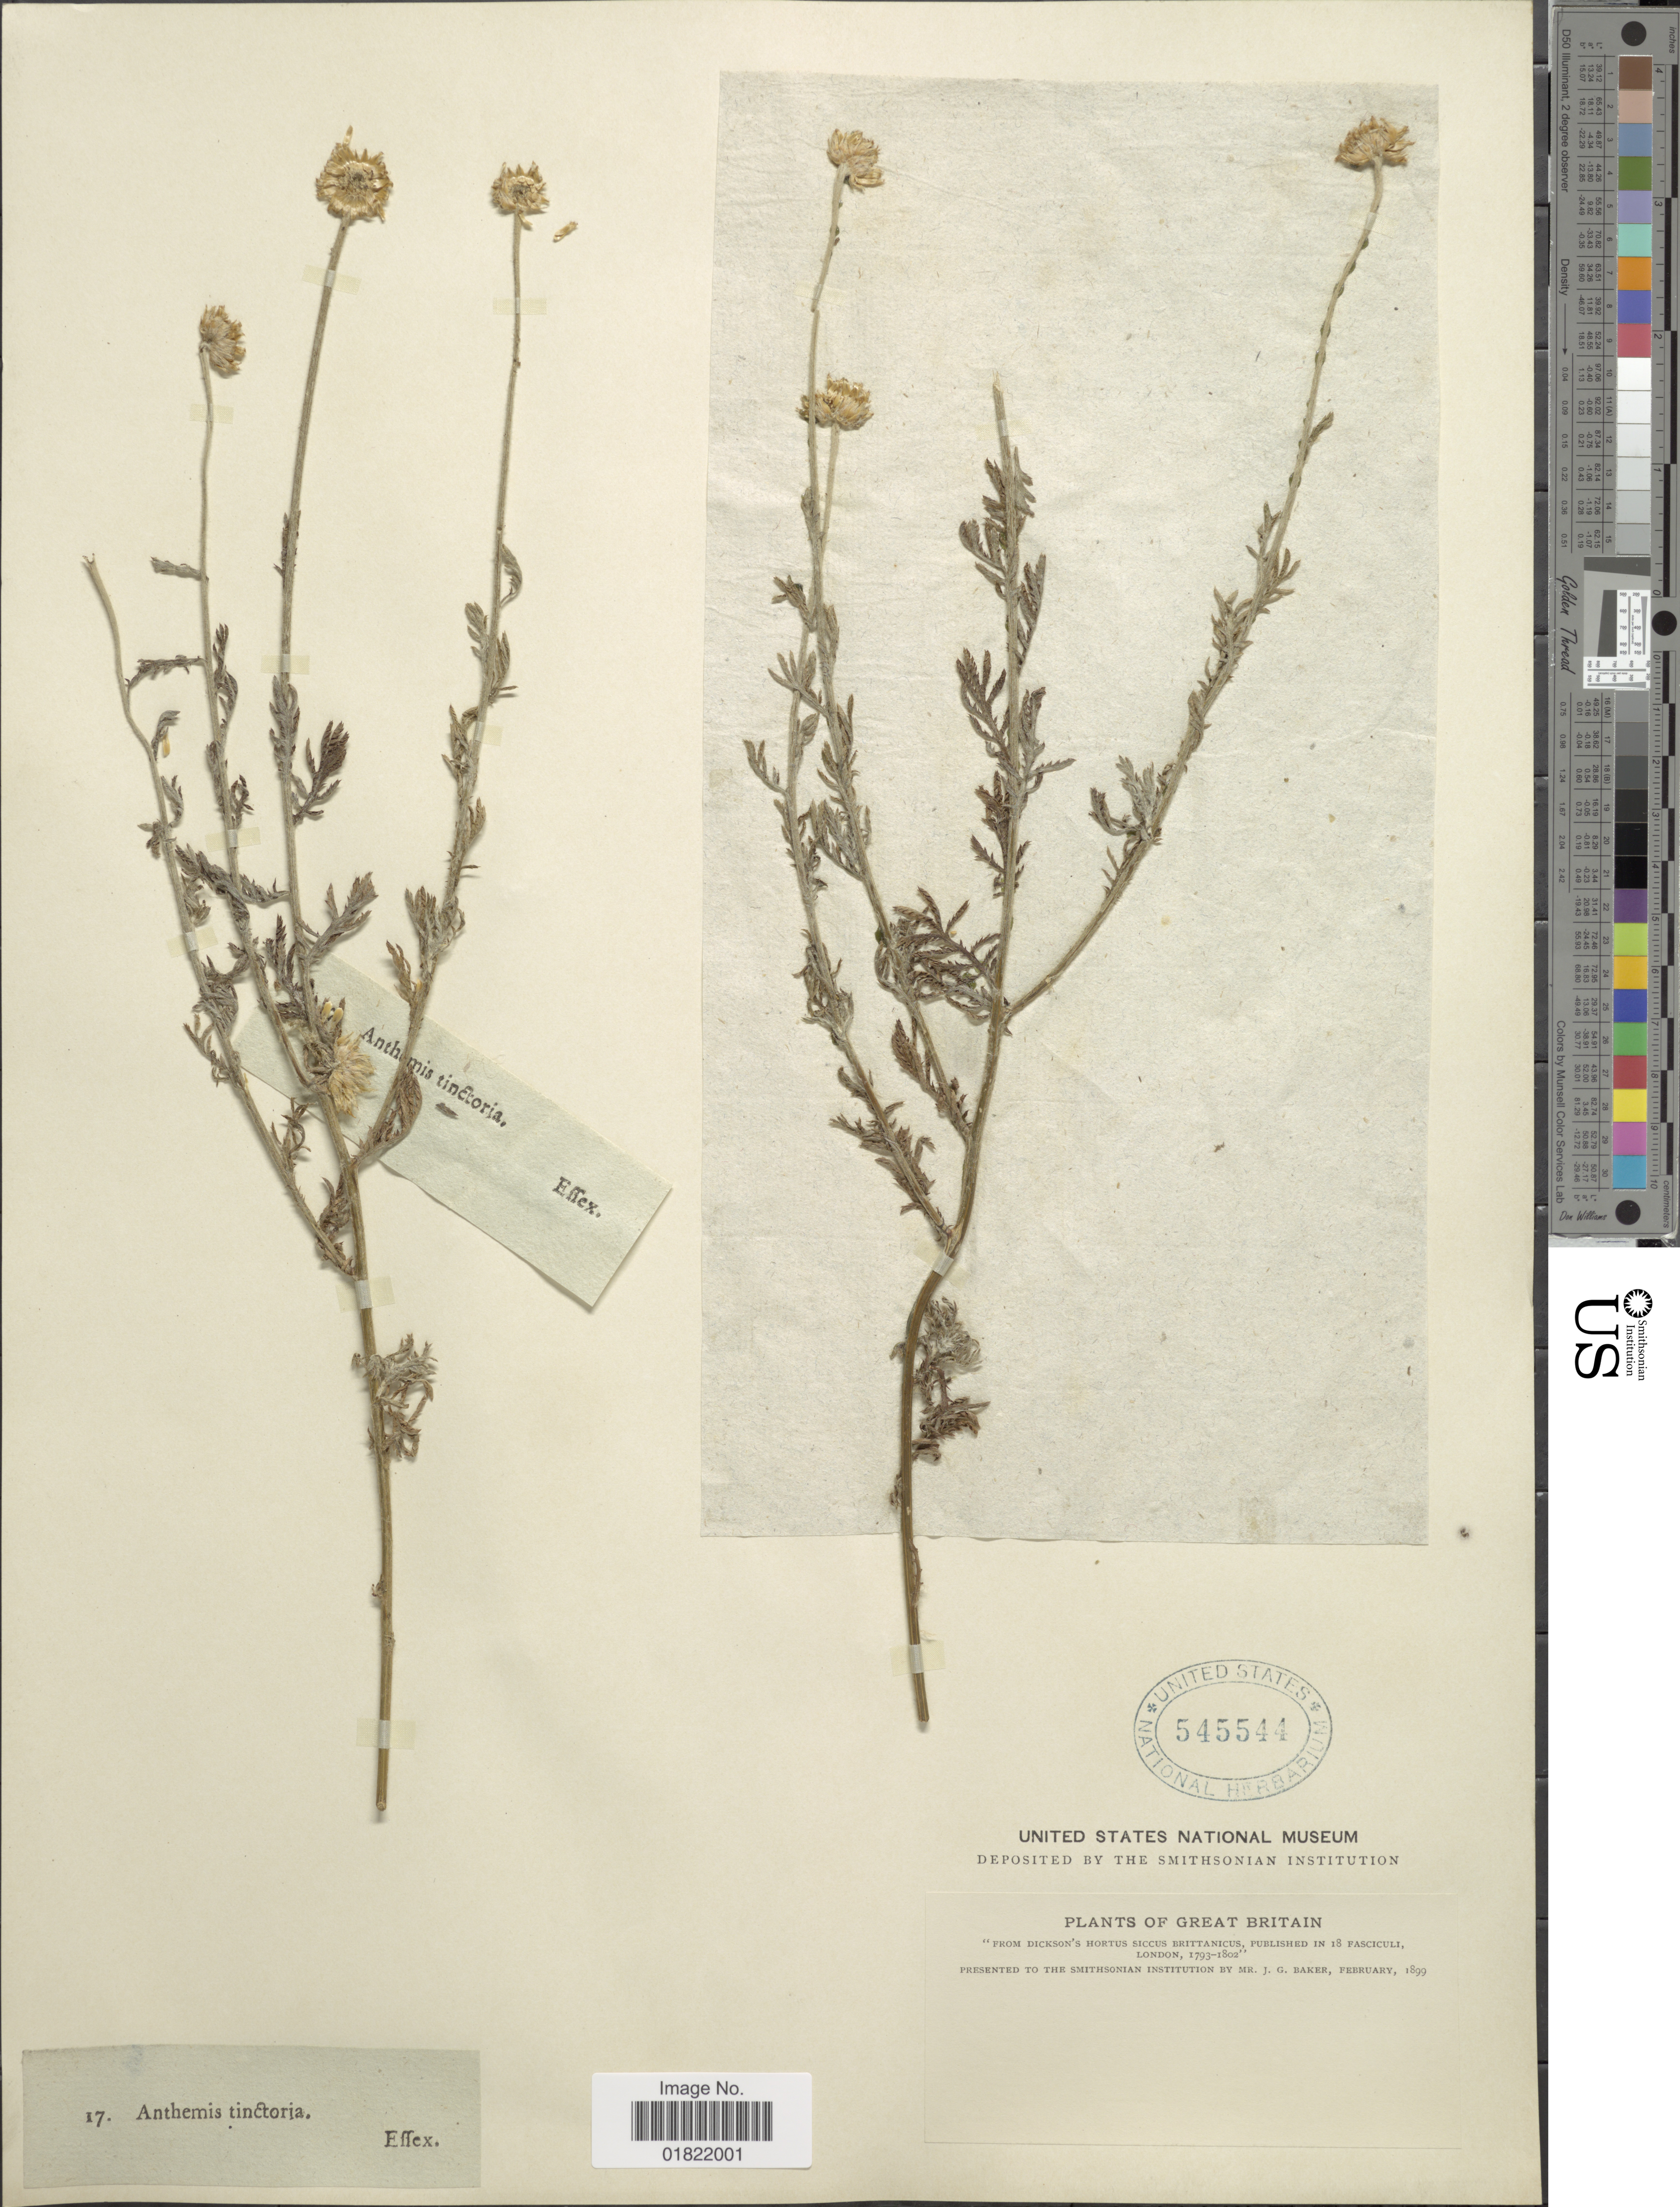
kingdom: Plantae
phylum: Tracheophyta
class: Magnoliopsida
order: Asterales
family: Asteraceae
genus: Anthemis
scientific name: Anthemis tinctoria 'Wargrave'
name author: L.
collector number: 17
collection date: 1793/1802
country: United Kingdom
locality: Great Britain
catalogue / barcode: US 545544